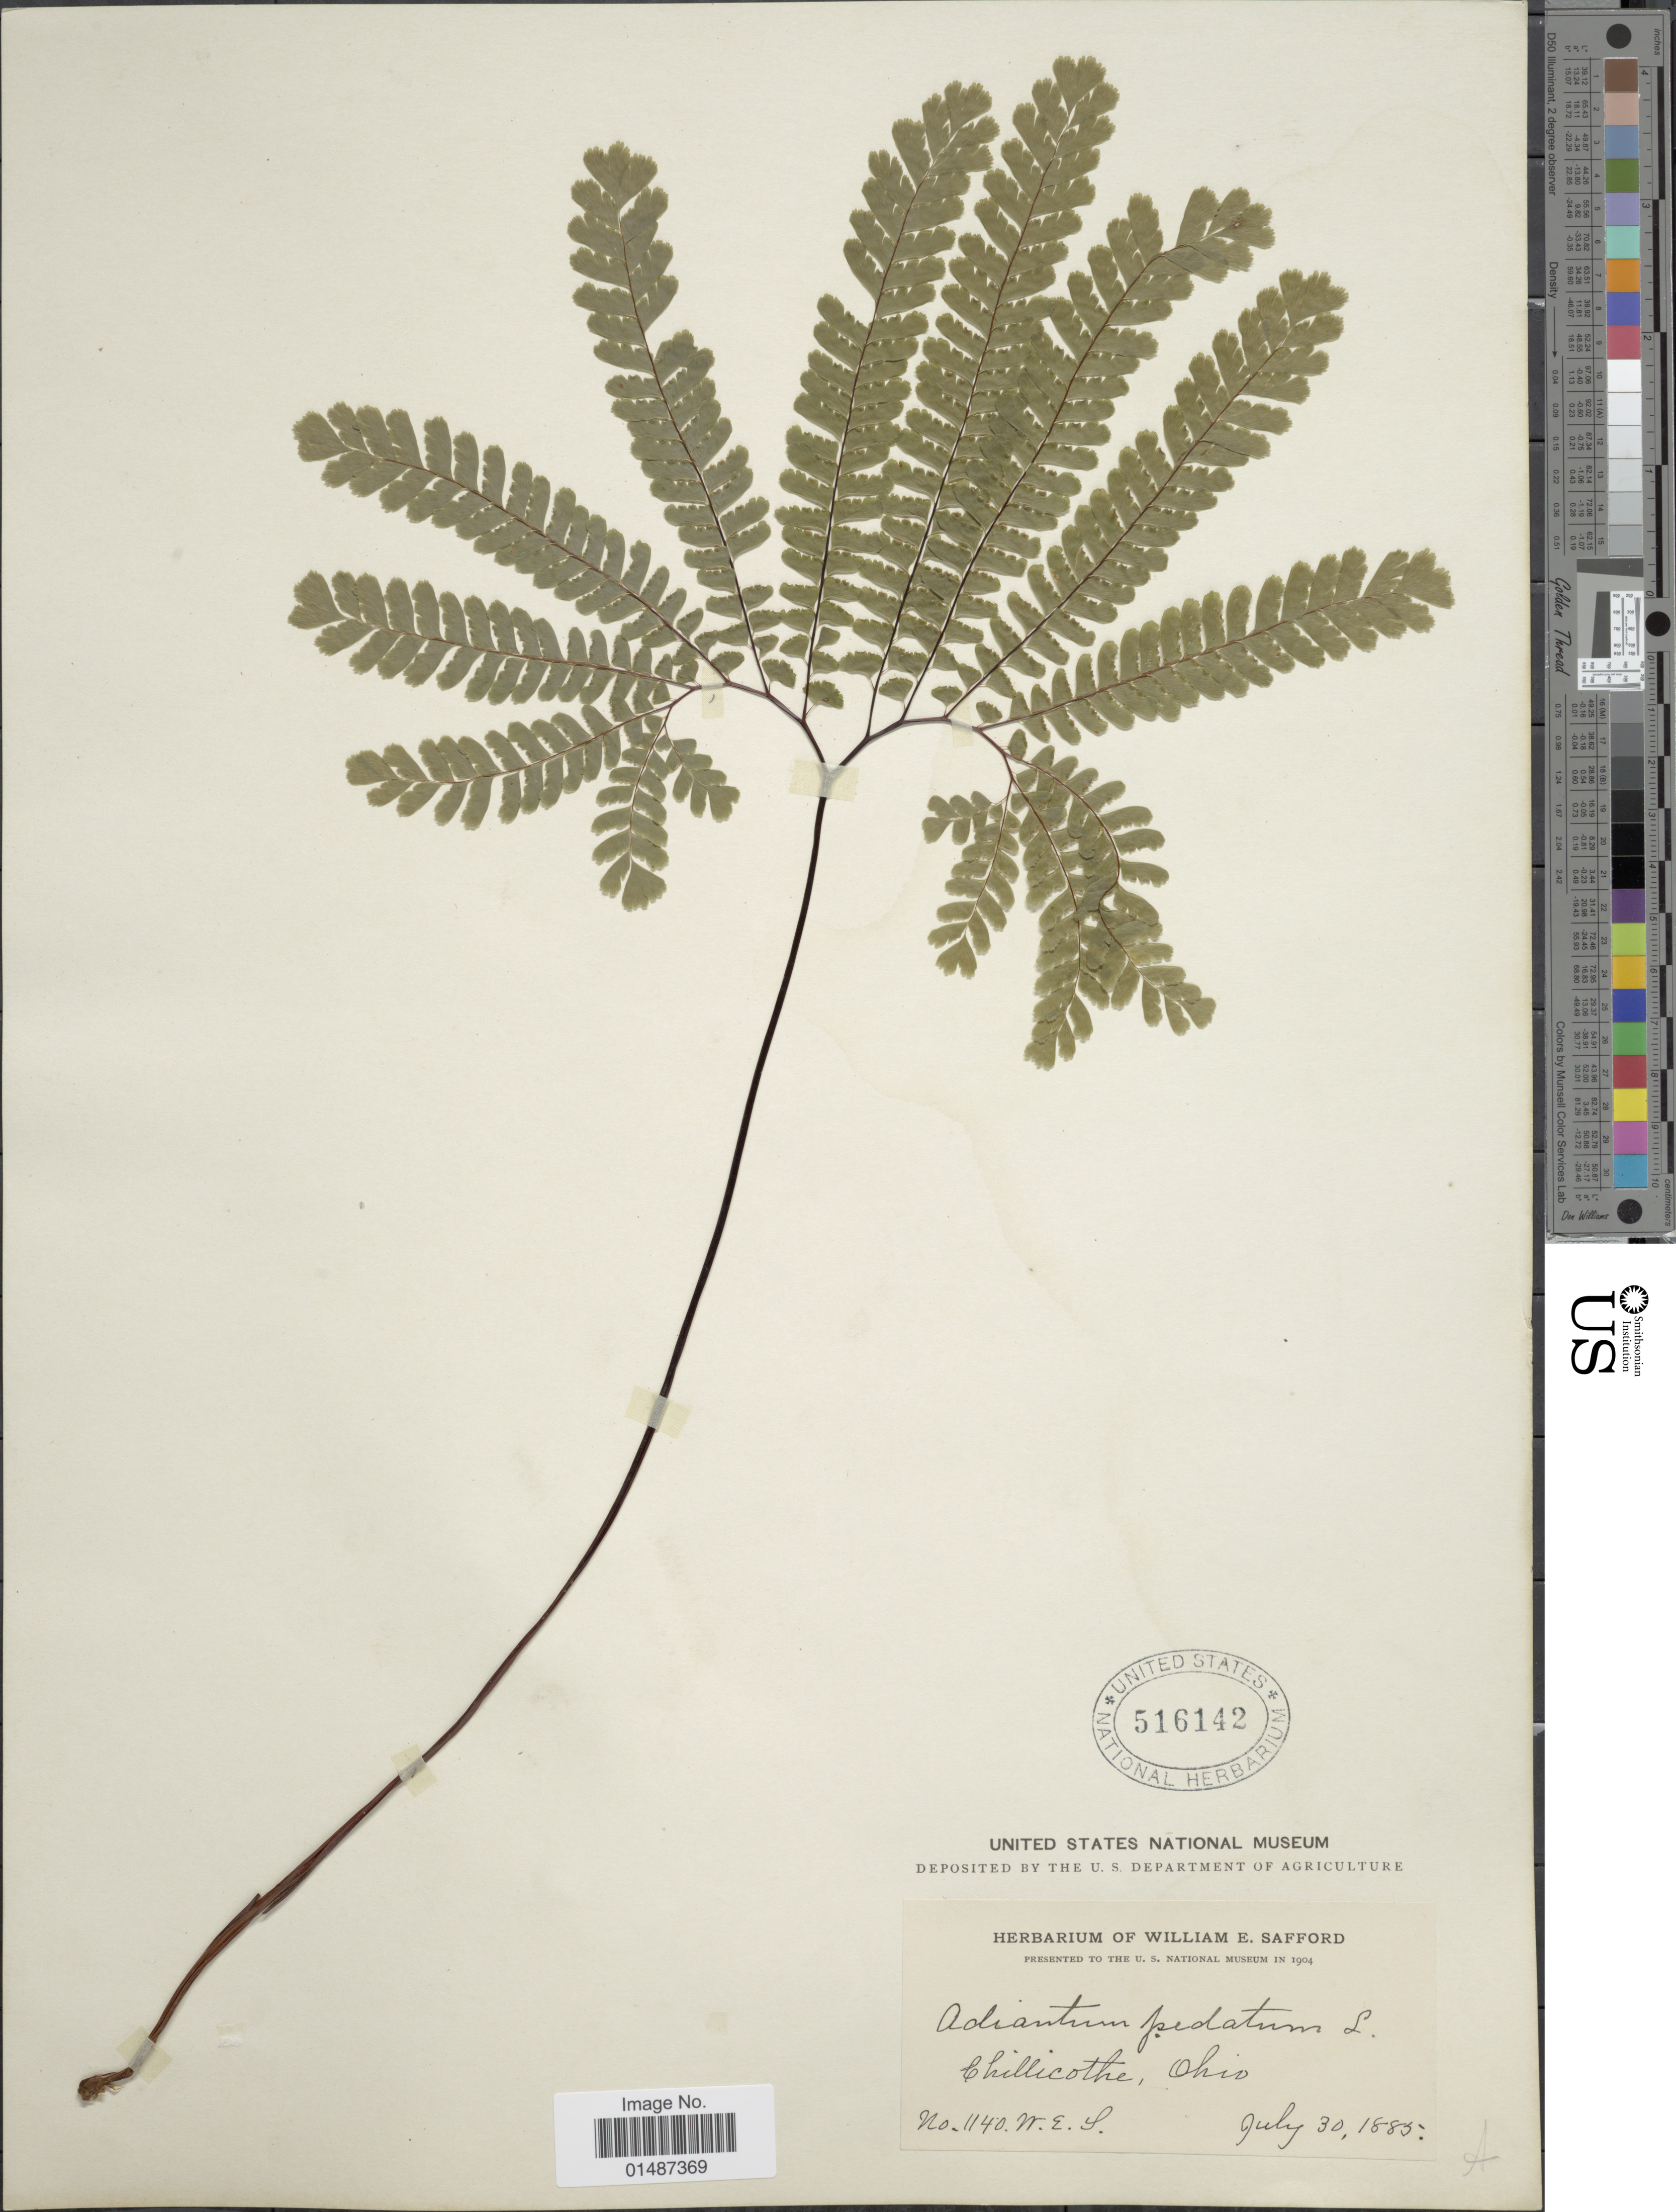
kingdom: Plantae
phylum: Tracheophyta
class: Polypodiopsida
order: Polypodiales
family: Pteridaceae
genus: Adiantum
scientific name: Adiantum pedatum var. pedatum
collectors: W. E. Safford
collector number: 1140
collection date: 1885-07-30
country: United States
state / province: Ohio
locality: Chillicothe.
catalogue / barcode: US 516142